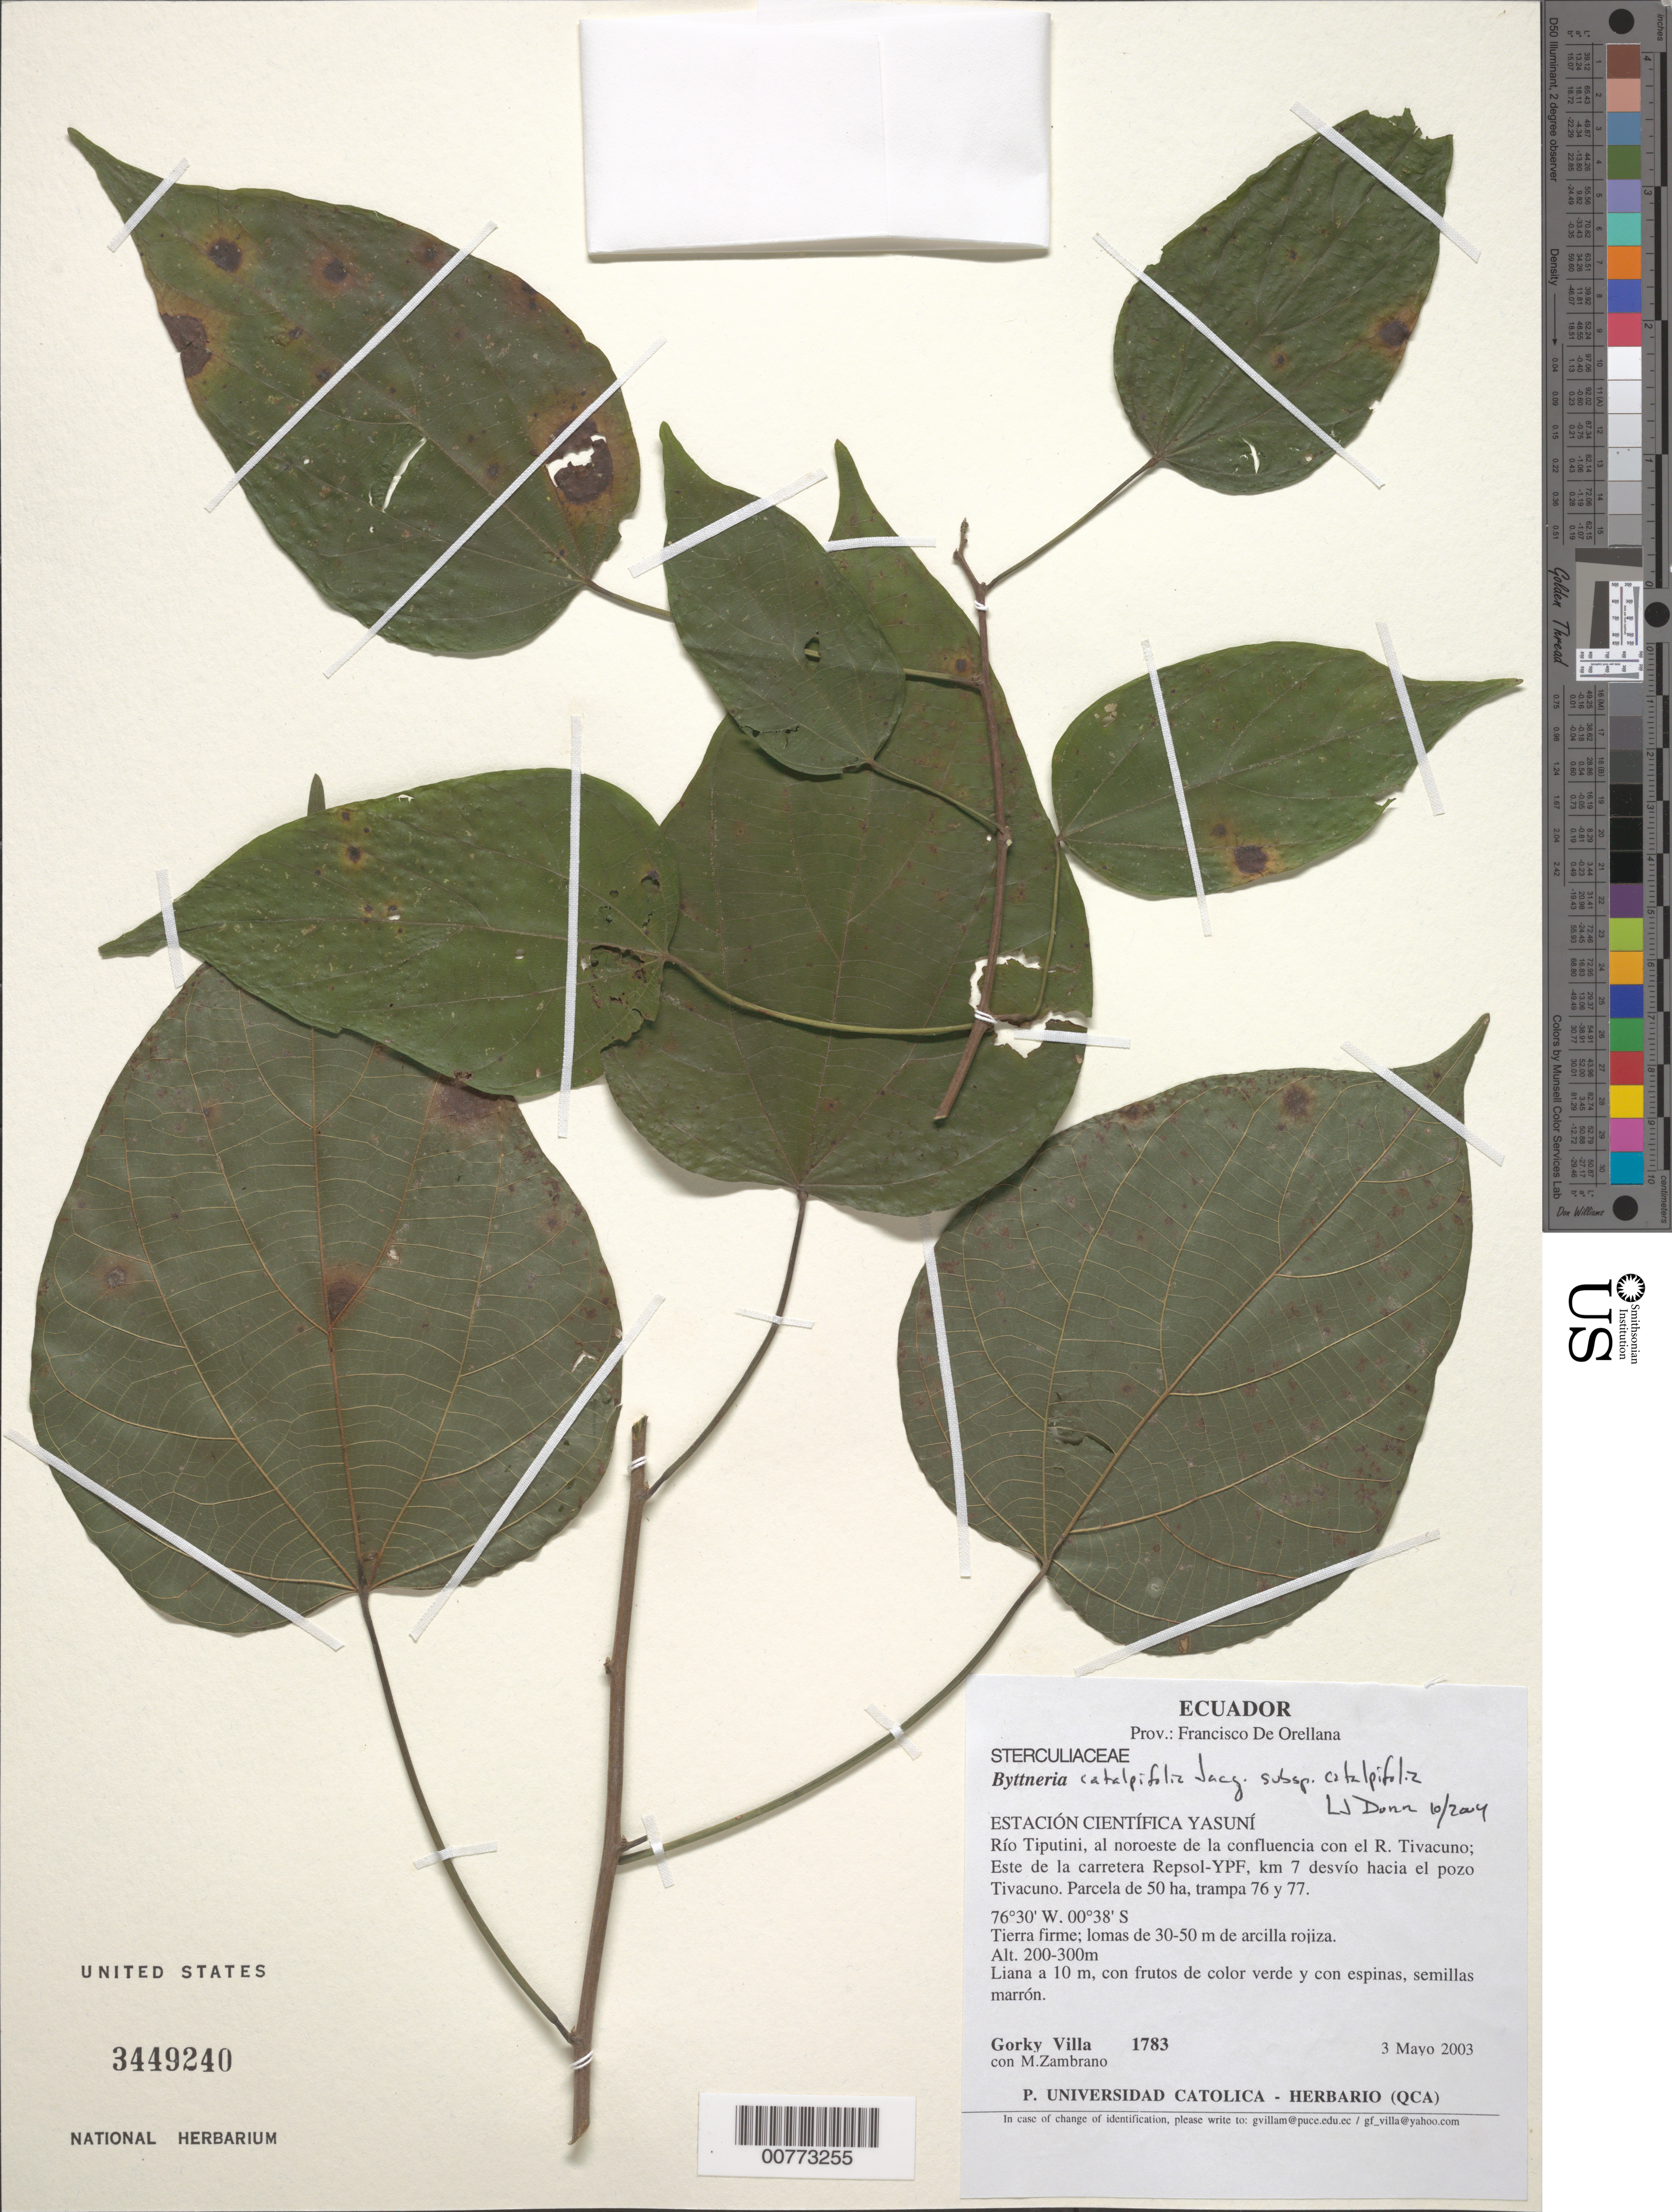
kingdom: Plantae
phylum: Tracheophyta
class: Magnoliopsida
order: Malvales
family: Malvaceae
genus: Byttneria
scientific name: Byttneria catalpifolia subsp. catalpifolia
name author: Jacq.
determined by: Dorr, L. J., (BOT), Smithsonian Institution - National Museum of Natural History (UNITED STATES)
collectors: G. Villa & M. Zambrano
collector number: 1783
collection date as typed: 03 May 2003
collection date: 2003-05-03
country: Ecuador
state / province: Napo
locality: Francisco de Orellana, Estación Científica Yasuní. Río Tiputini, NE de la confluencia con el R. Tivacuno. Este de la carretera Respol-YPF, km 7 desvío hacia el pozo Tivacuno. Parcela de 50 ha, trampa 76 y 77.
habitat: Tierra firme; lomas de 30-50 m de arcilla rojiza.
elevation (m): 200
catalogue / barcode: US 3449240